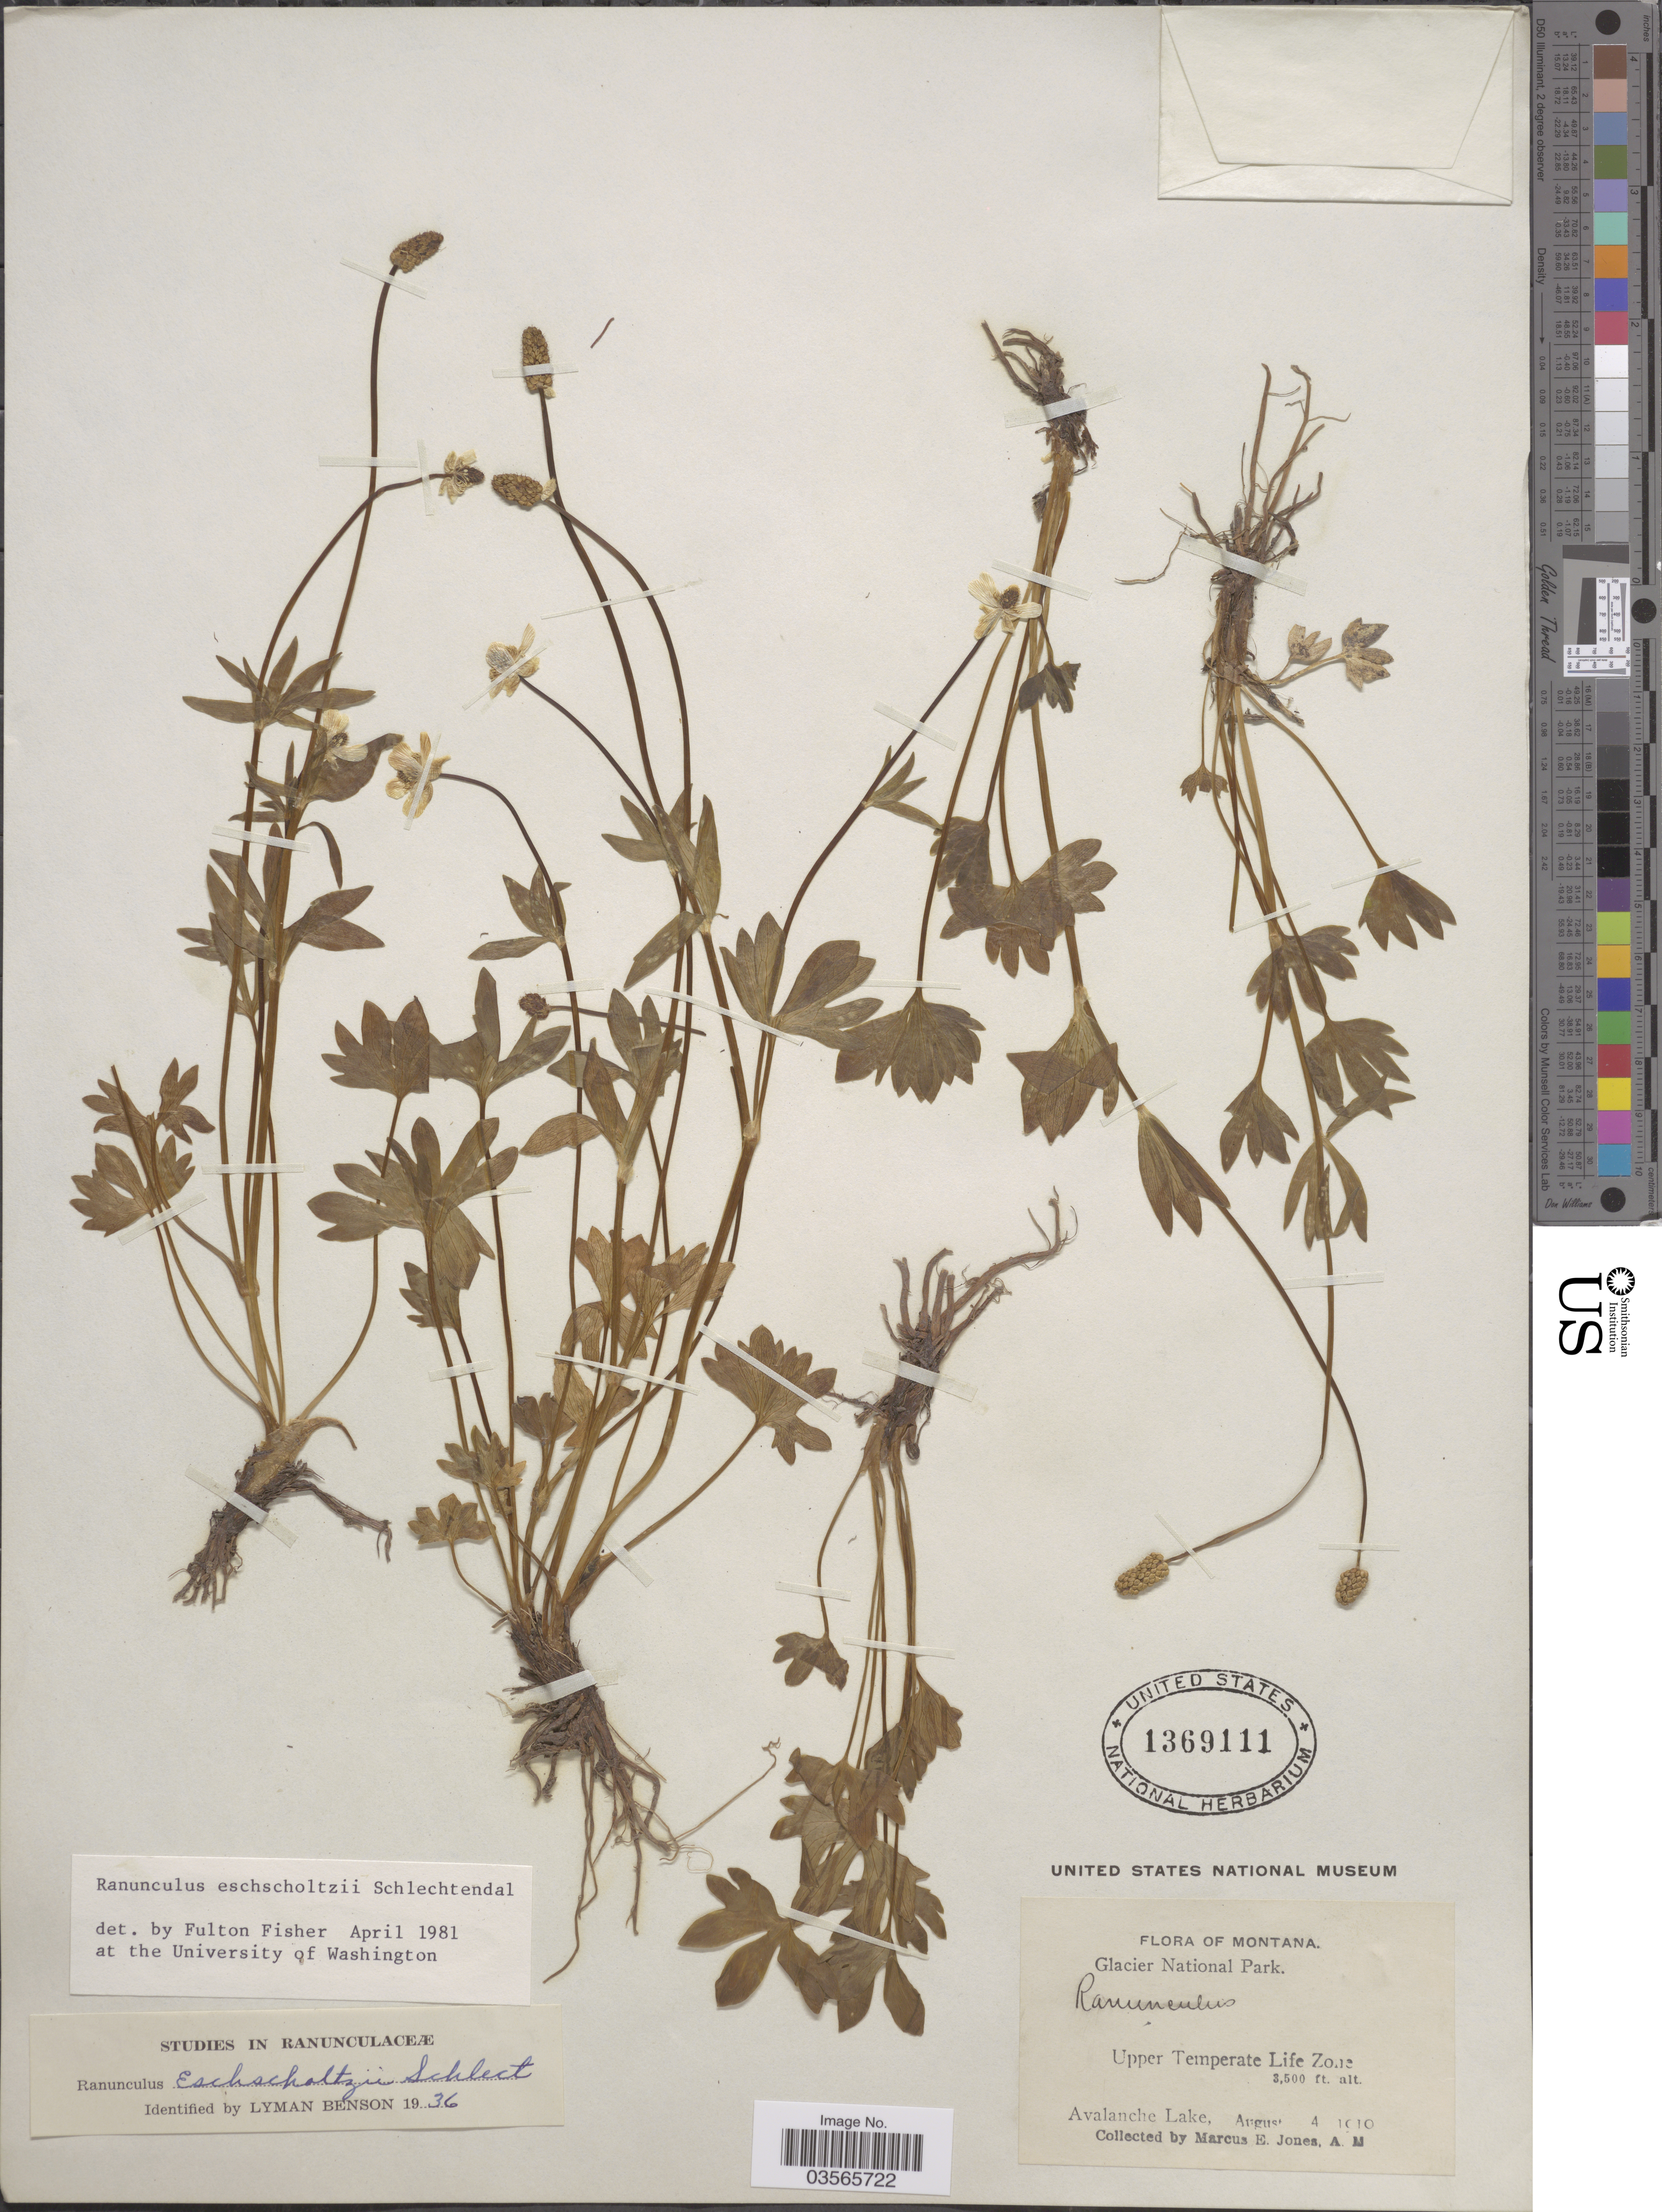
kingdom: Plantae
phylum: Tracheophyta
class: Magnoliopsida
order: Ranunculales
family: Ranunculaceae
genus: Ranunculus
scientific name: Ranunculus eschscholtzii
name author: Schltdl.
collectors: M. E. Jones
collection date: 1910-08-04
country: United States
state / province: Montana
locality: Glacier National Park. Upper Temperate Life Zone. Avalanche Lake.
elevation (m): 1067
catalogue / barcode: US 1369111